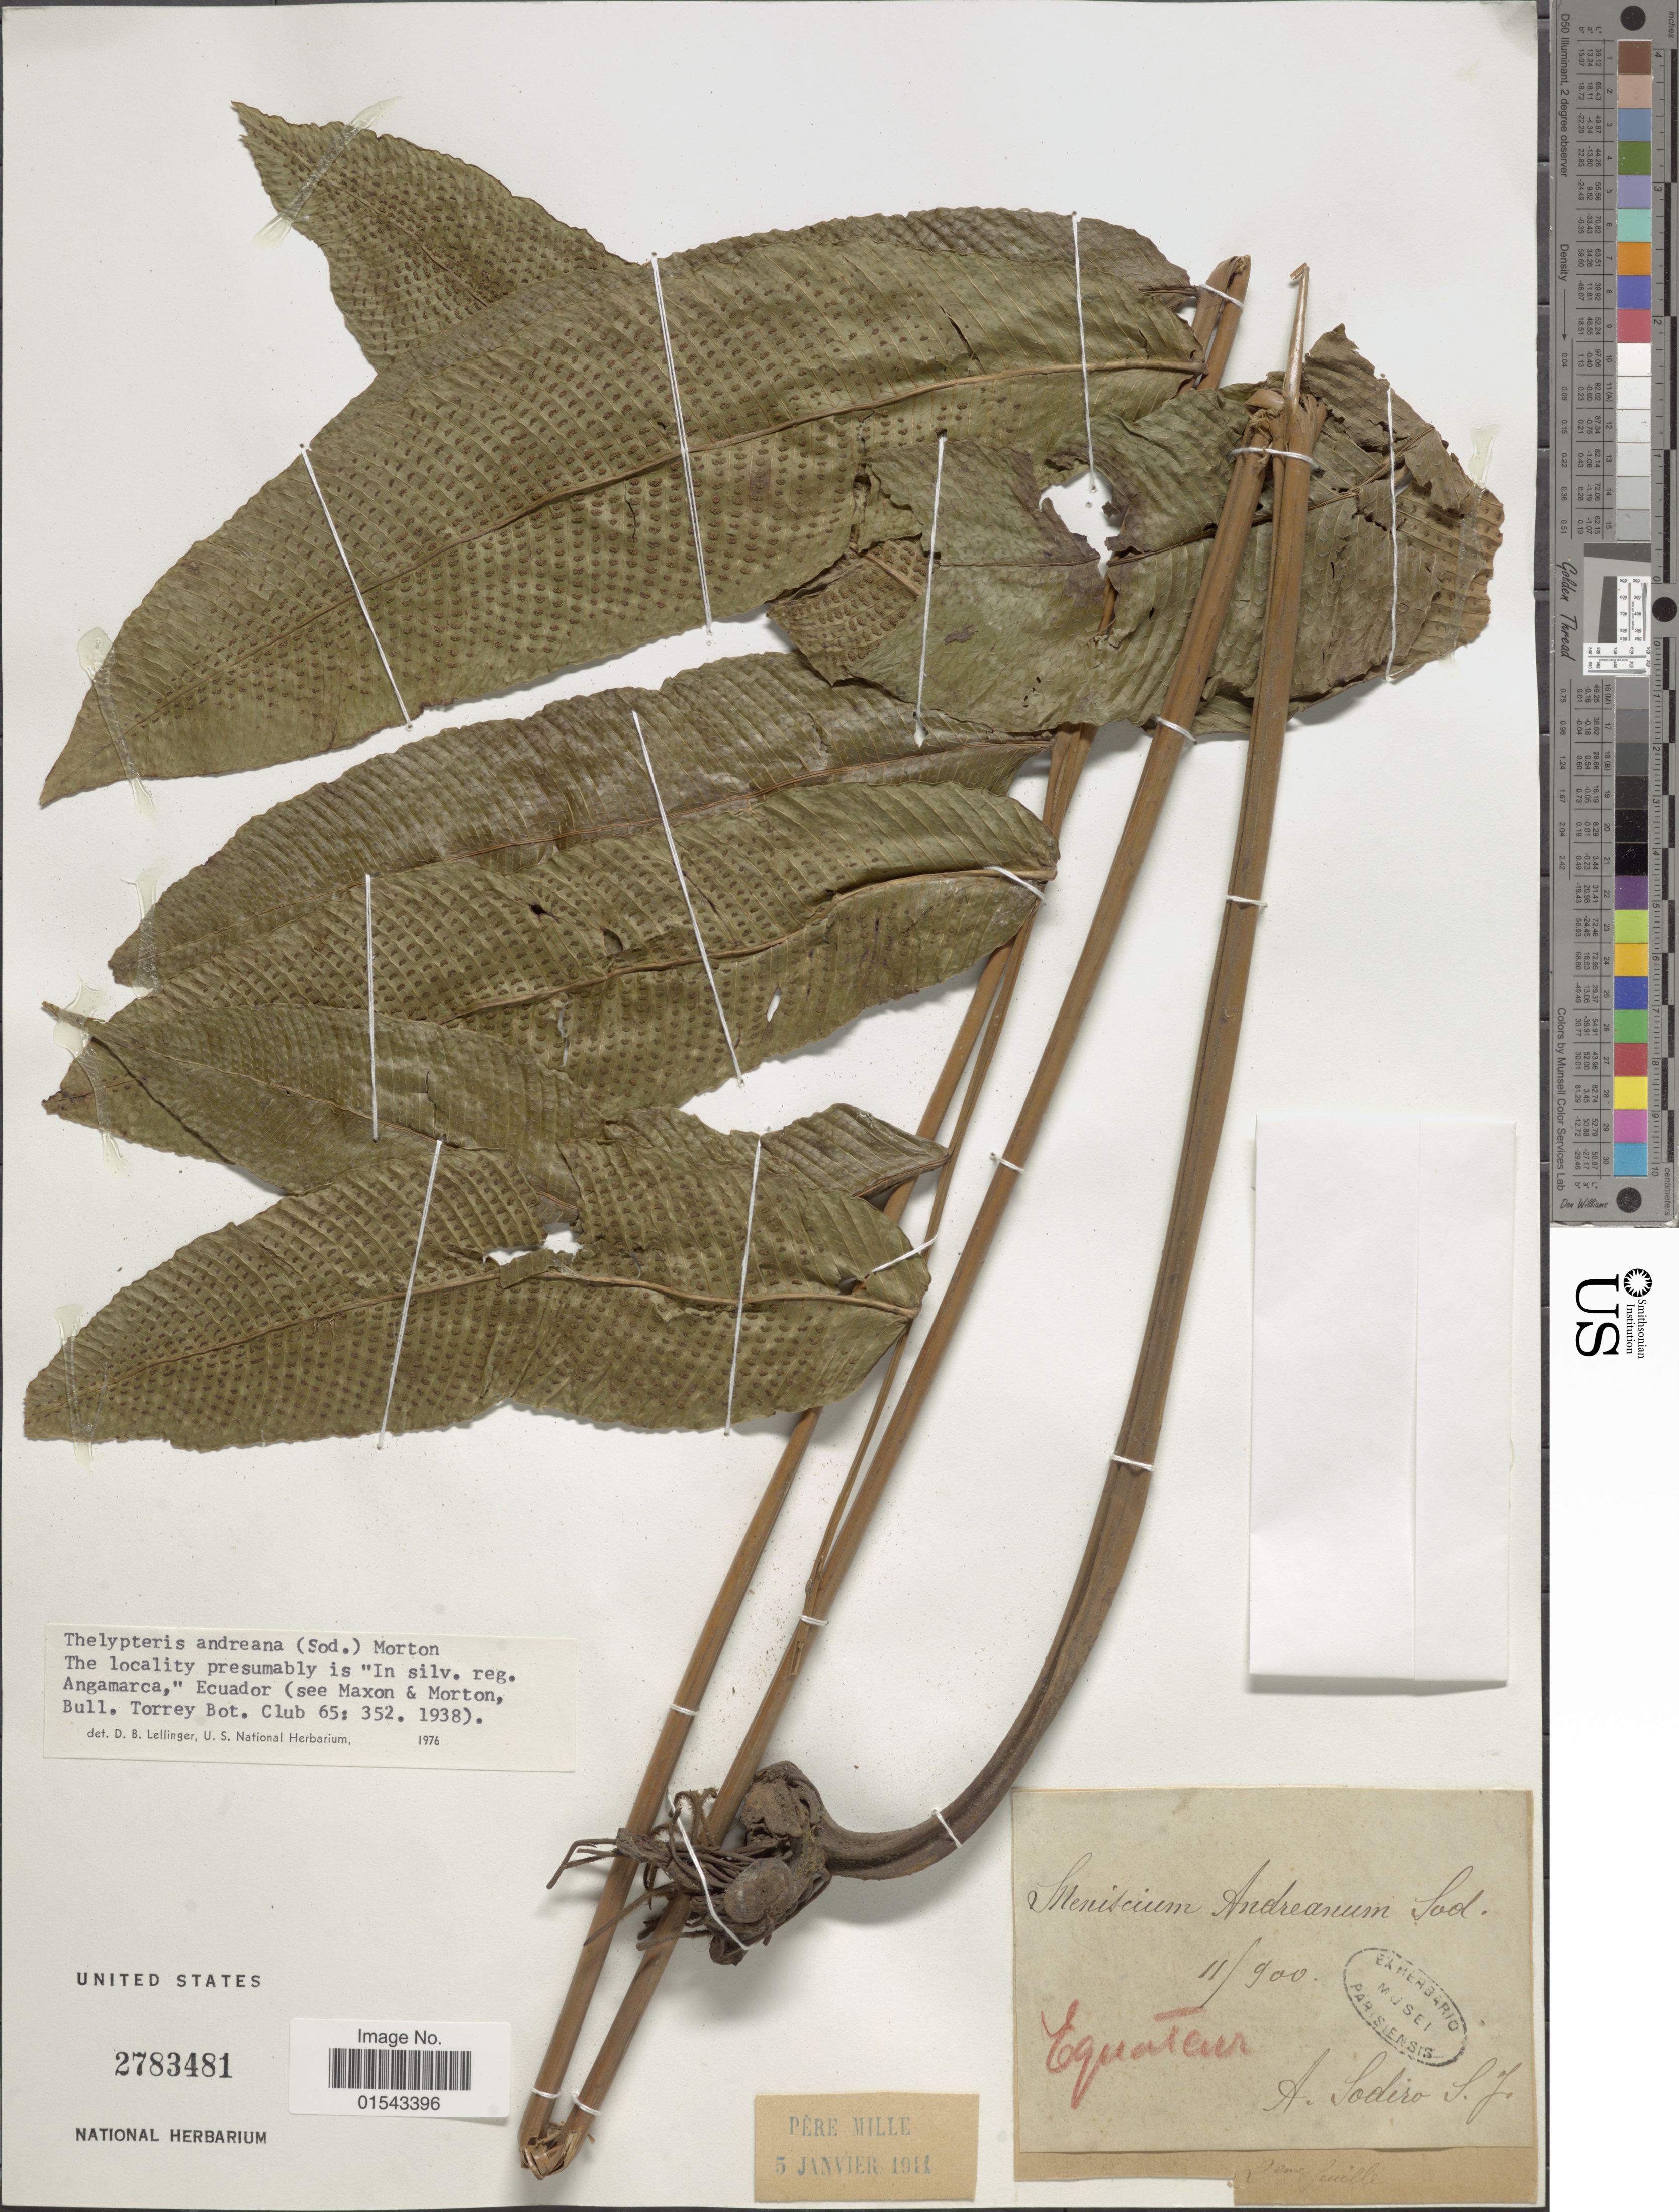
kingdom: Plantae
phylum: Tracheophyta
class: Polypodiopsida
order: Polypodiales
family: Thelypteridaceae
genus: Meniscium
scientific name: Meniscium andreanum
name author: Sodiro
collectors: A. Sodiro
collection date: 1900-11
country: Ecuador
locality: Equateur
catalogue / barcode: US 2783481